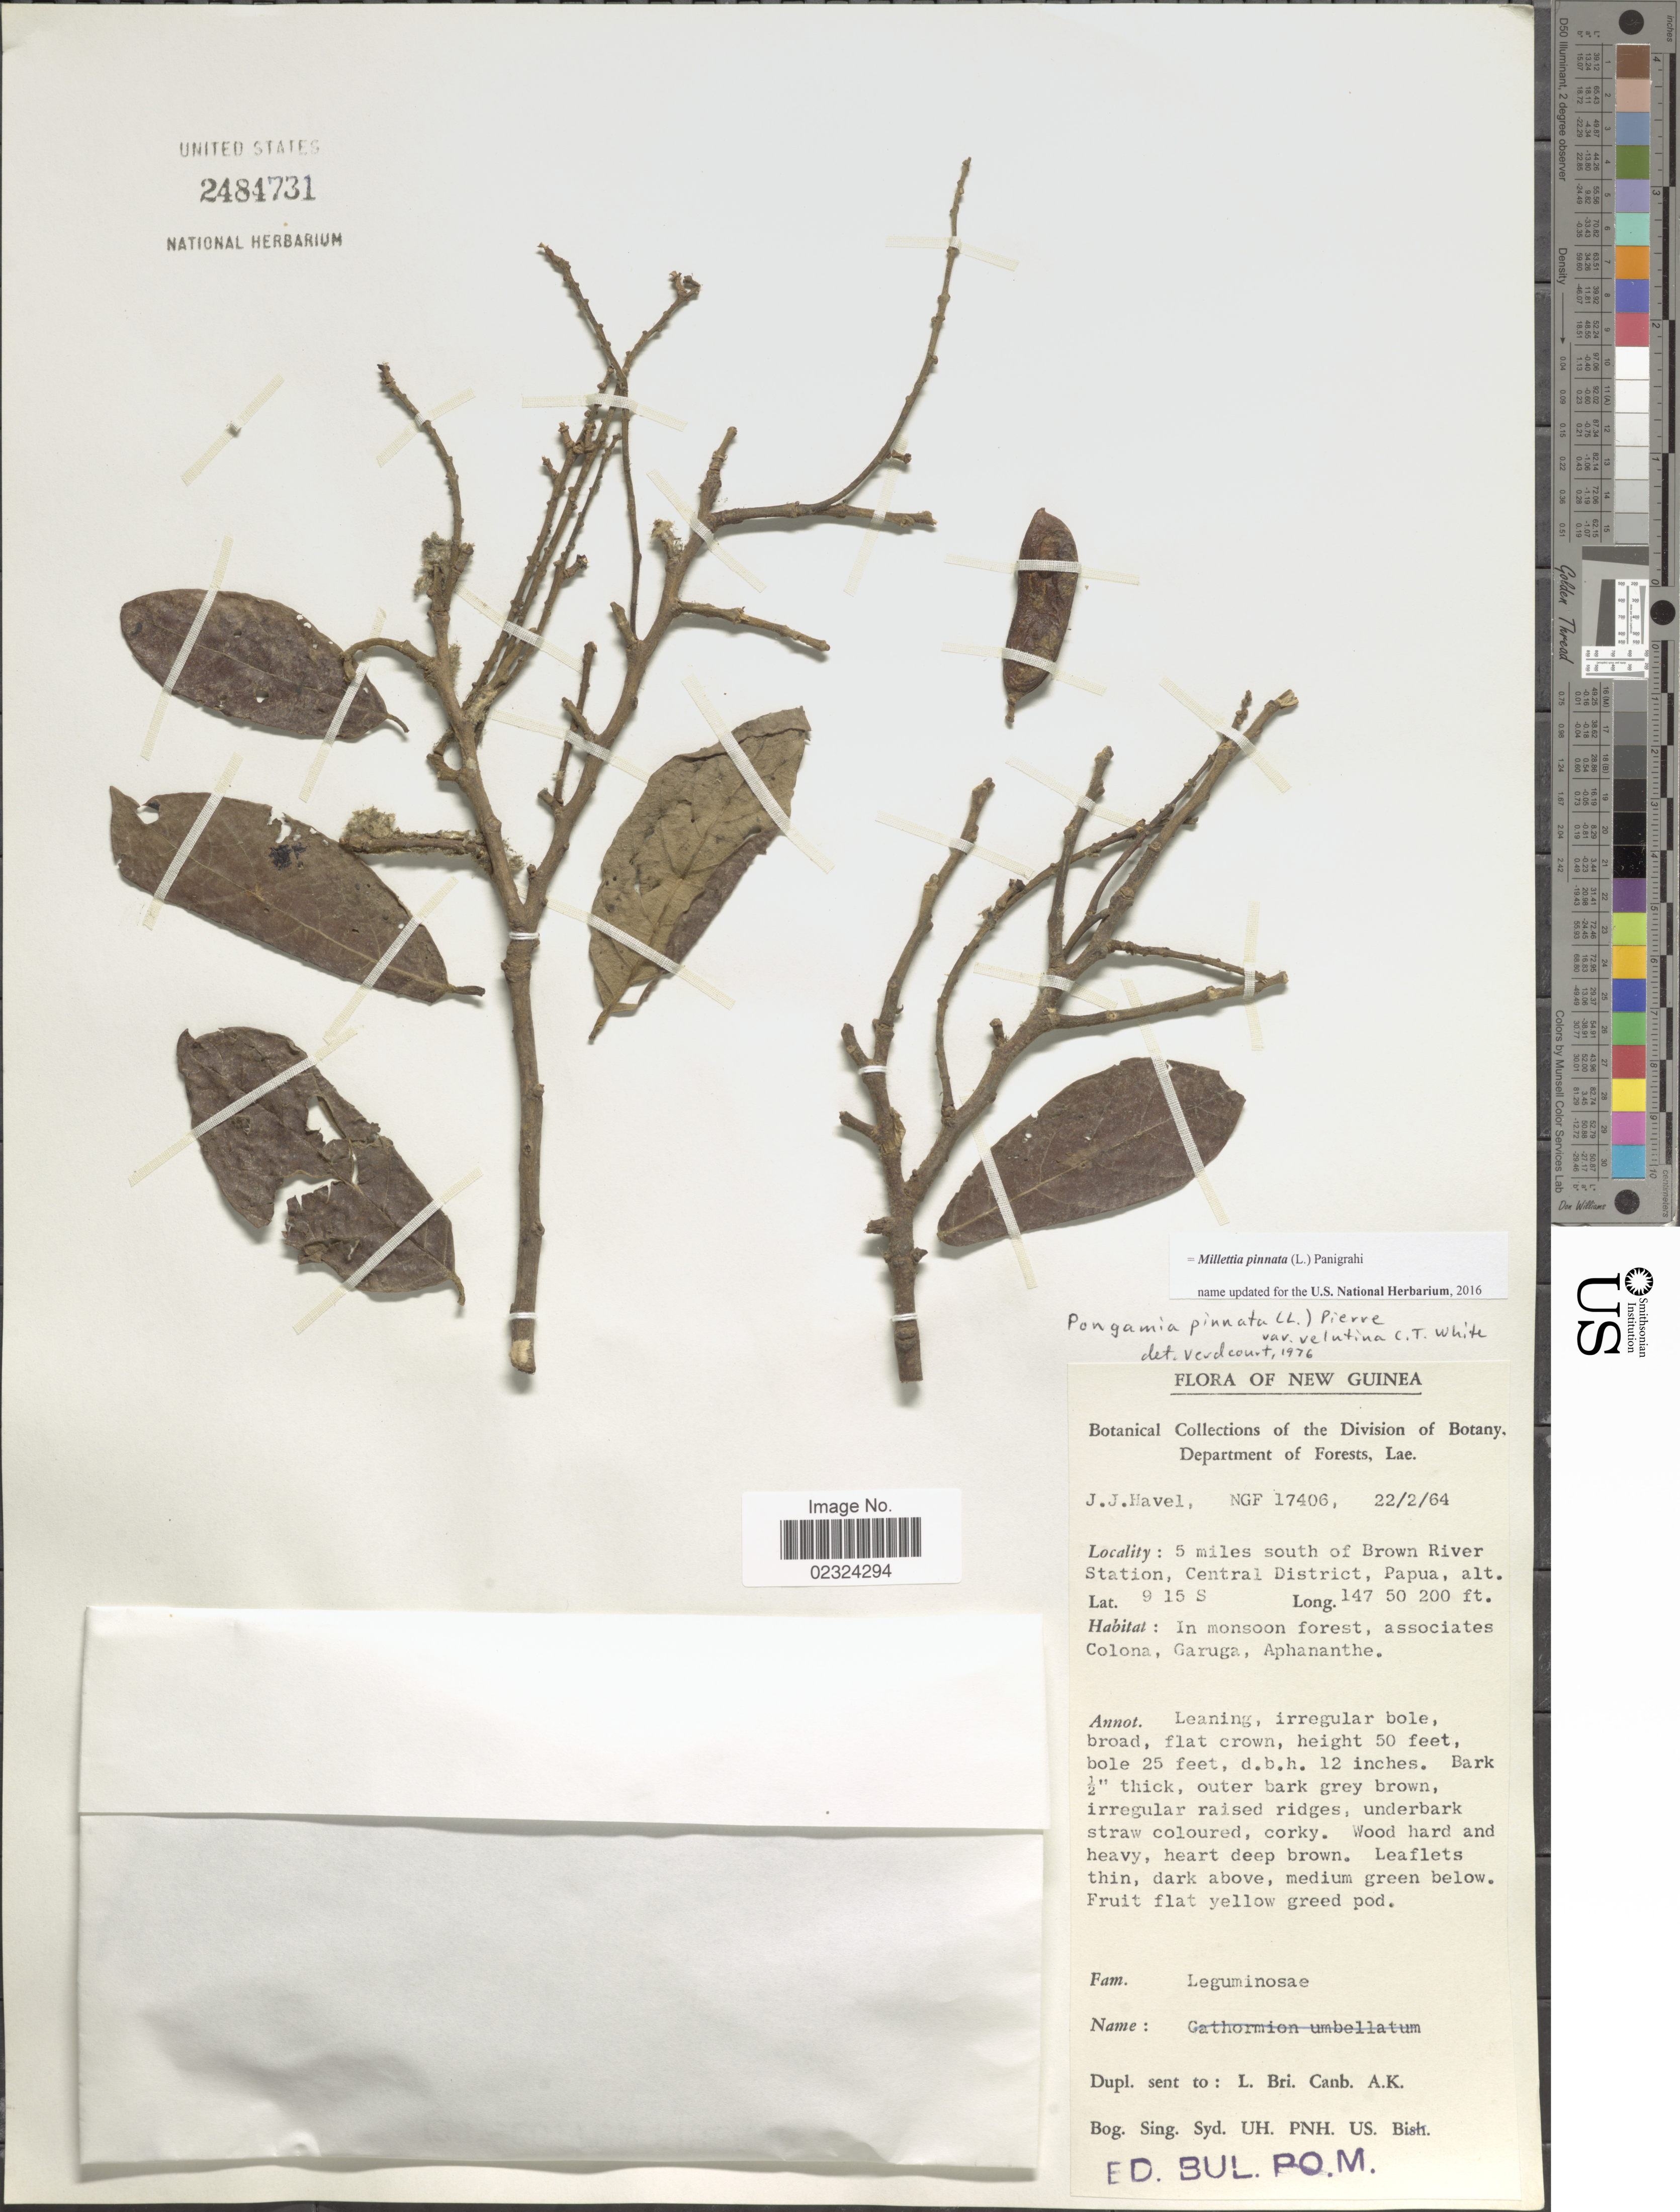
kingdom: Plantae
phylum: Tracheophyta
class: Magnoliopsida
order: Fabales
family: Fabaceae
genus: Millettia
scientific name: Millettia pinnata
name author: (L.) Panigrahi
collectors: J. Havel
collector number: NGF17406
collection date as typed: Transcribed d/m/y: 22/2/64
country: Papua New Guinea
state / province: Central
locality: New guinea. 5 miles south of Brown River Station, Central District, Papua.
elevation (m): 61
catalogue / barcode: US 2484731